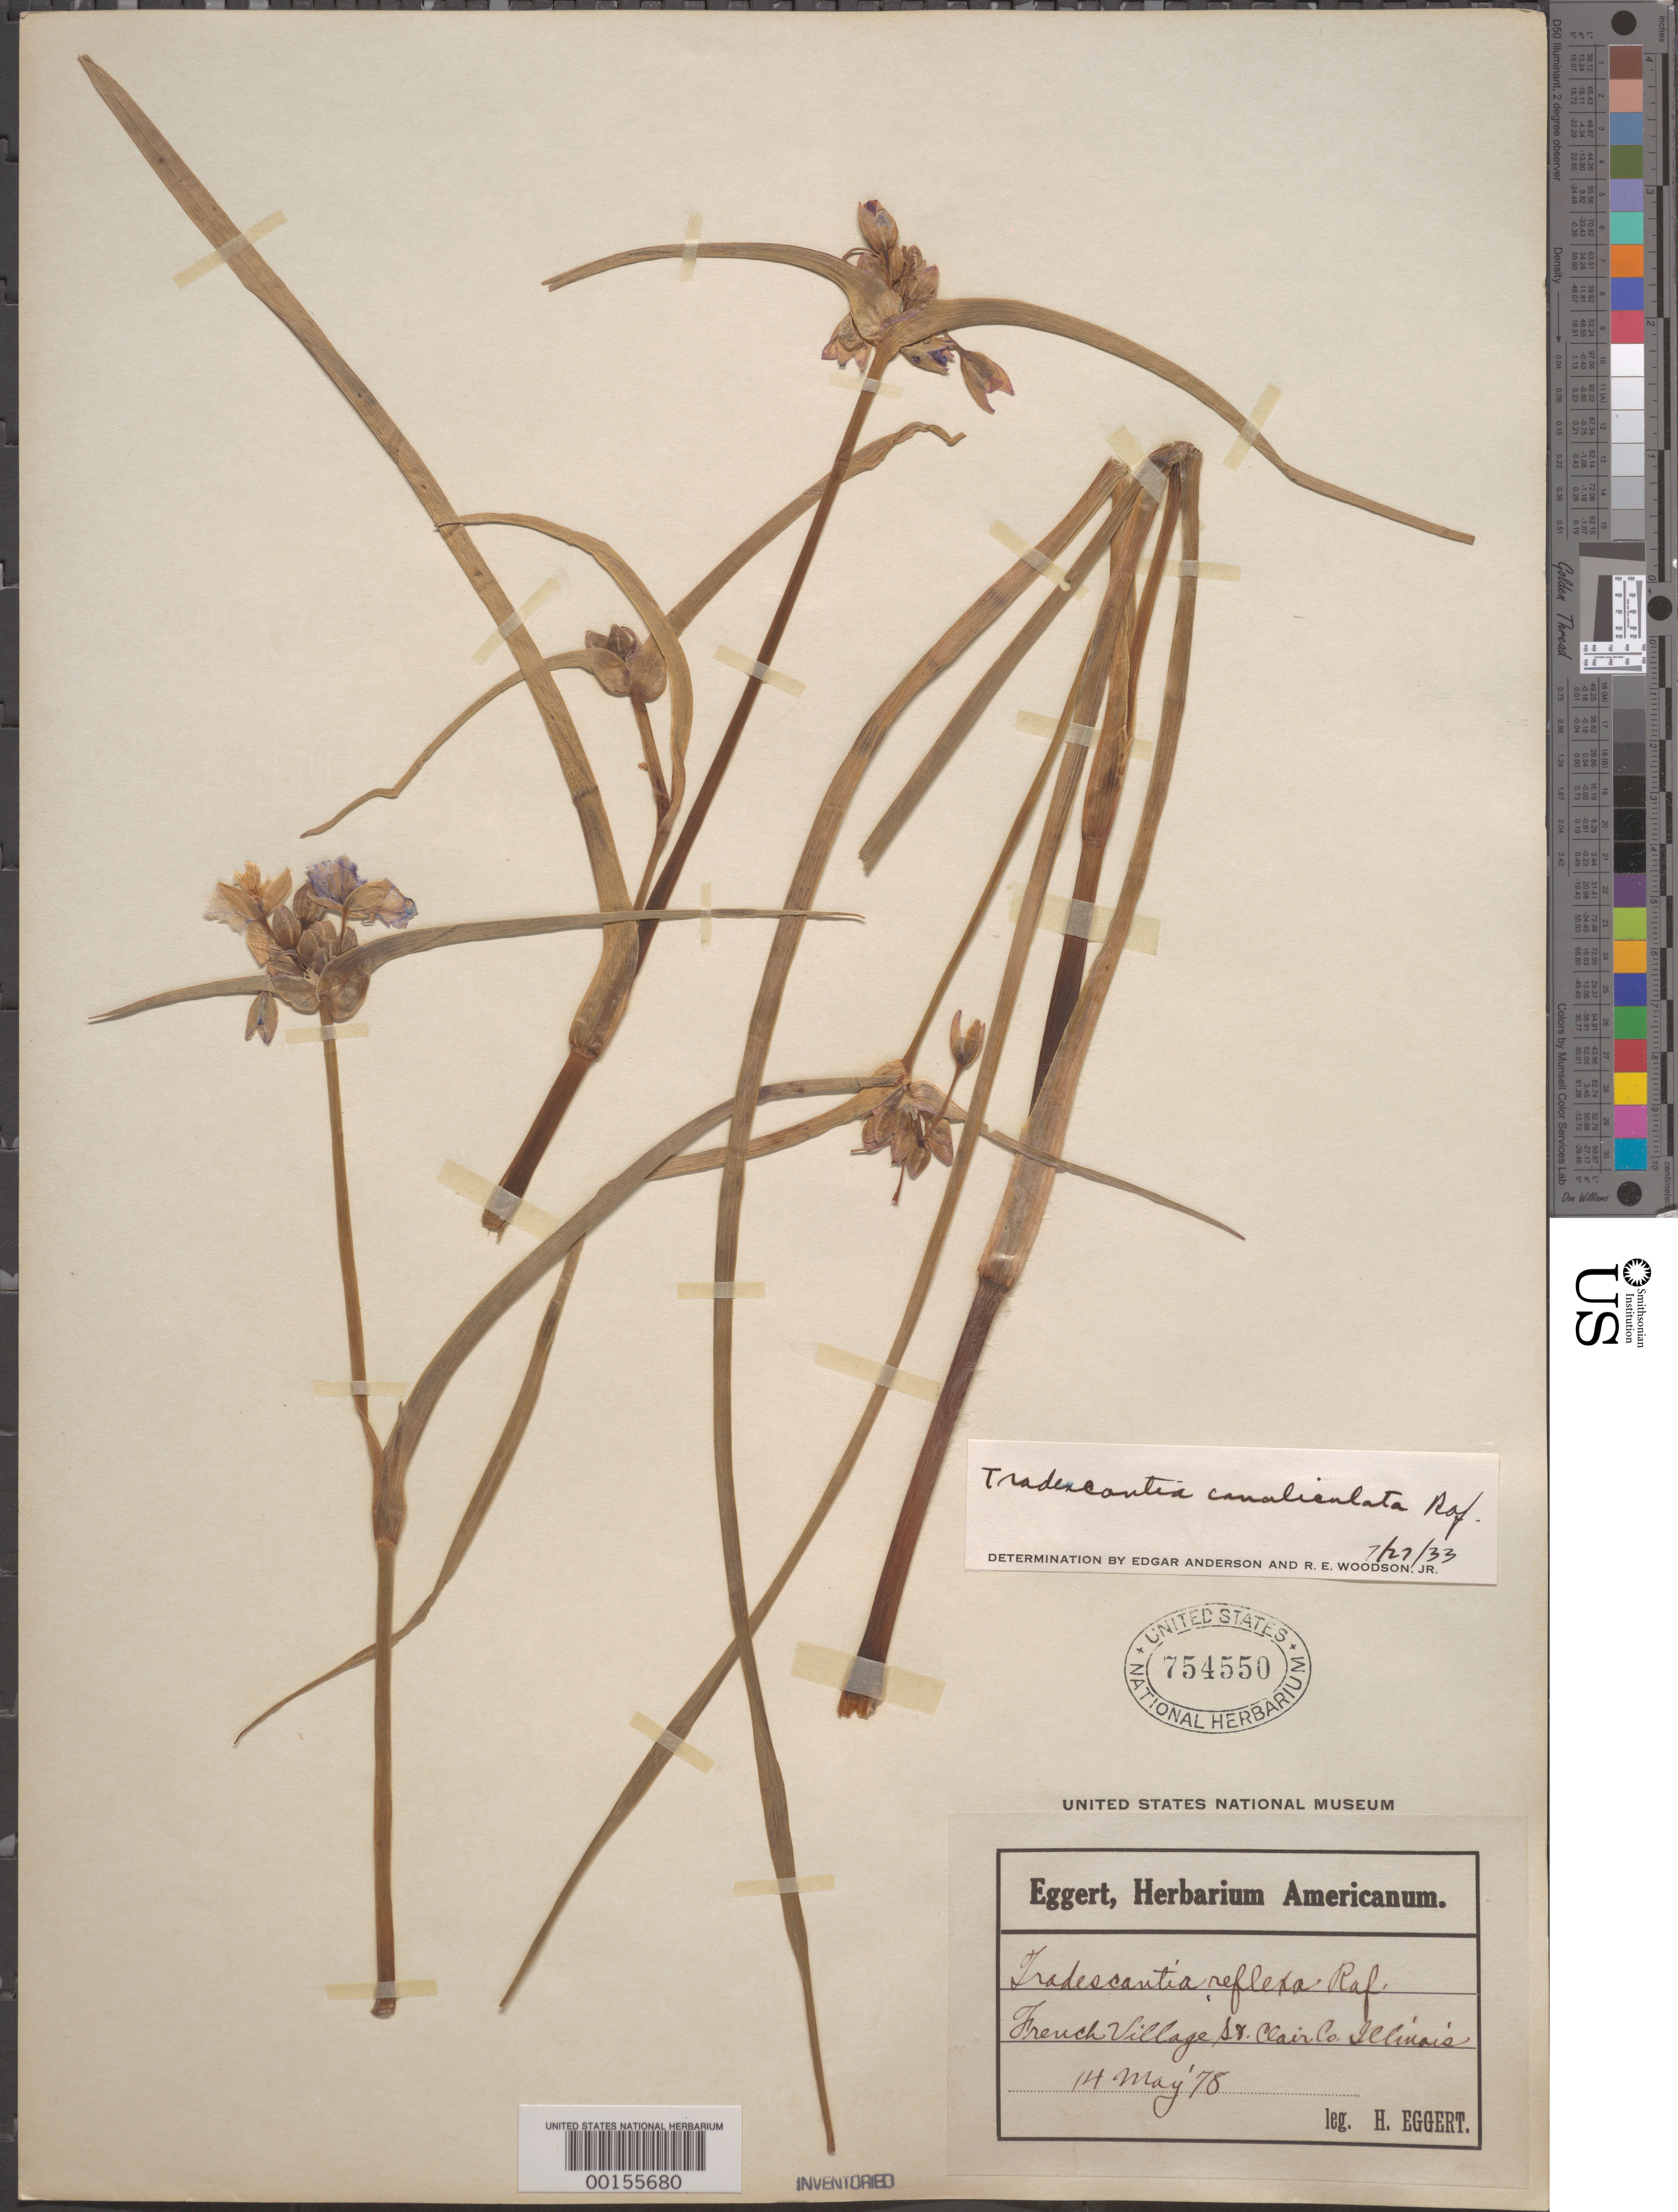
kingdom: Plantae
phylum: Tracheophyta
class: Liliopsida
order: Commelinales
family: Commelinaceae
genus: Tradescantia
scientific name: Tradescantia ohiensis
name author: Raf.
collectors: H. Eggert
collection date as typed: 14 May 1878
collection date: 1878-05-14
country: United States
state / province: Illinois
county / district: Saint Clair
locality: French village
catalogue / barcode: US 754550